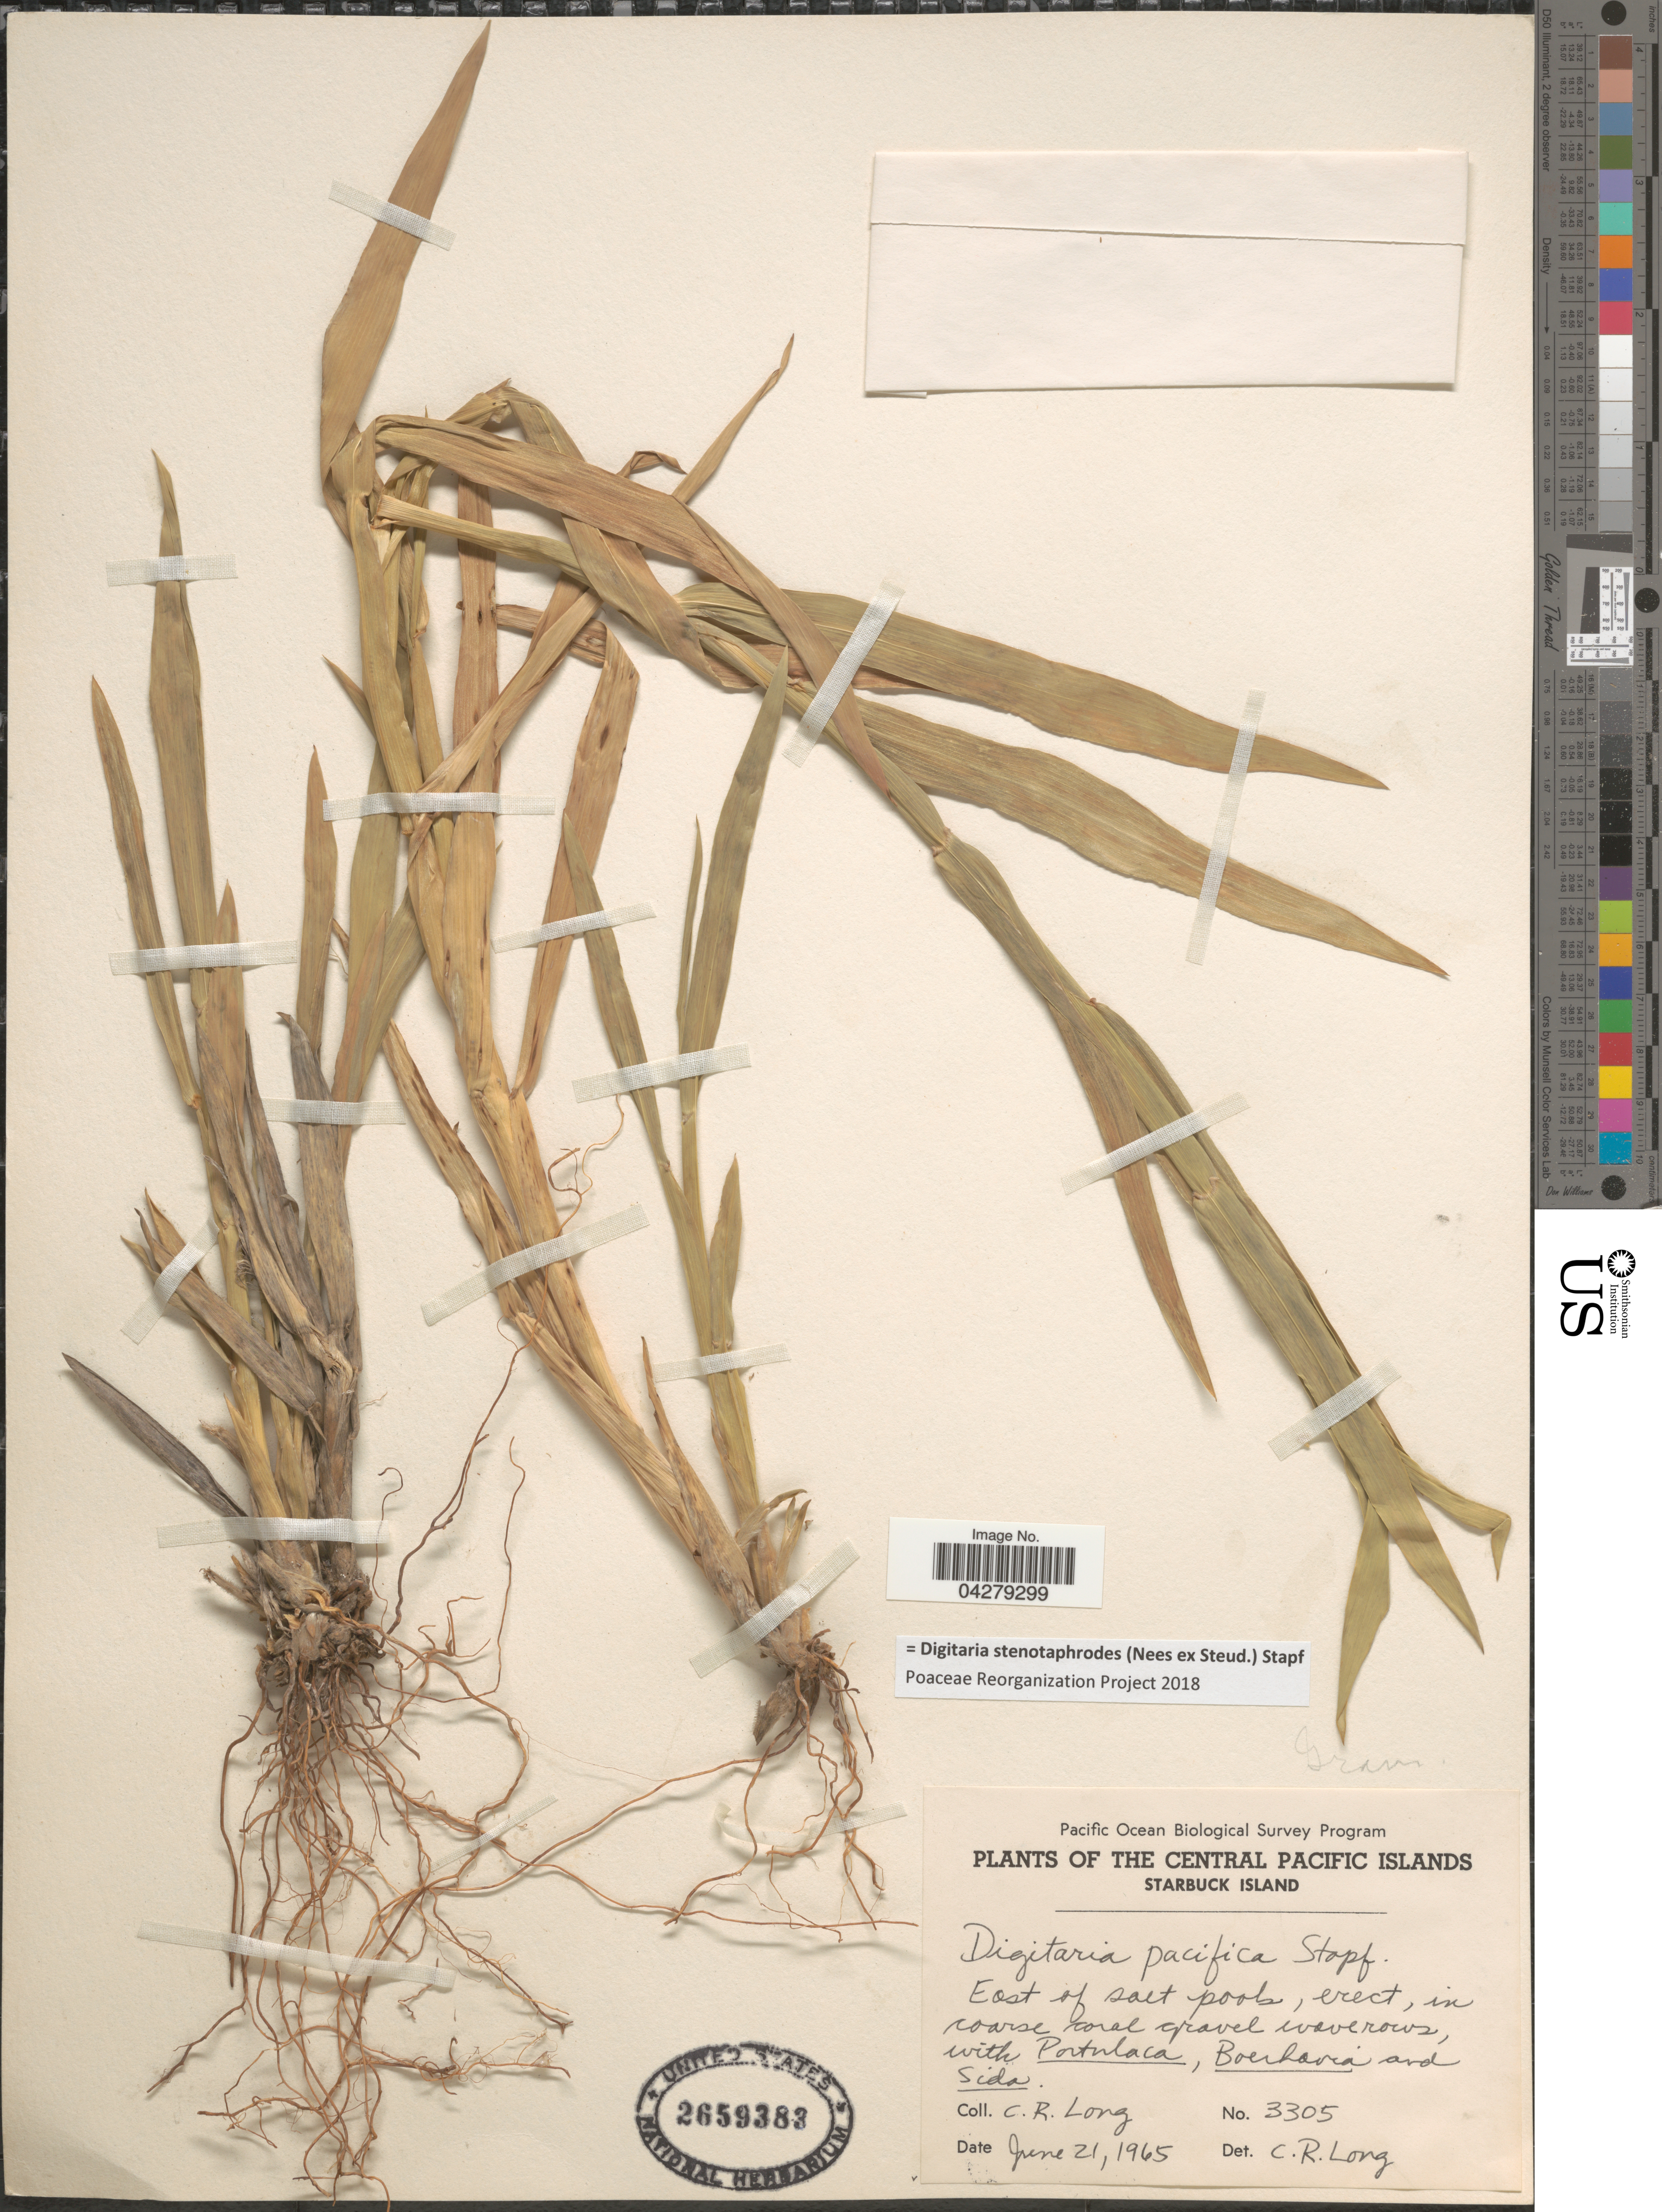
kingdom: Plantae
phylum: Tracheophyta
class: Liliopsida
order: Poales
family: Poaceae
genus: Digitaria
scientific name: Digitaria stenotaphrodes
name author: (Steud.) Stapf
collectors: C. R. Long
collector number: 3305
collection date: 1965-06-21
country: Kiribati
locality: Pacific Ocean Biological Survey Program. The Central Pacific Islands. Starbuck Island. East of salt pools.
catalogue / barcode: US 2659383